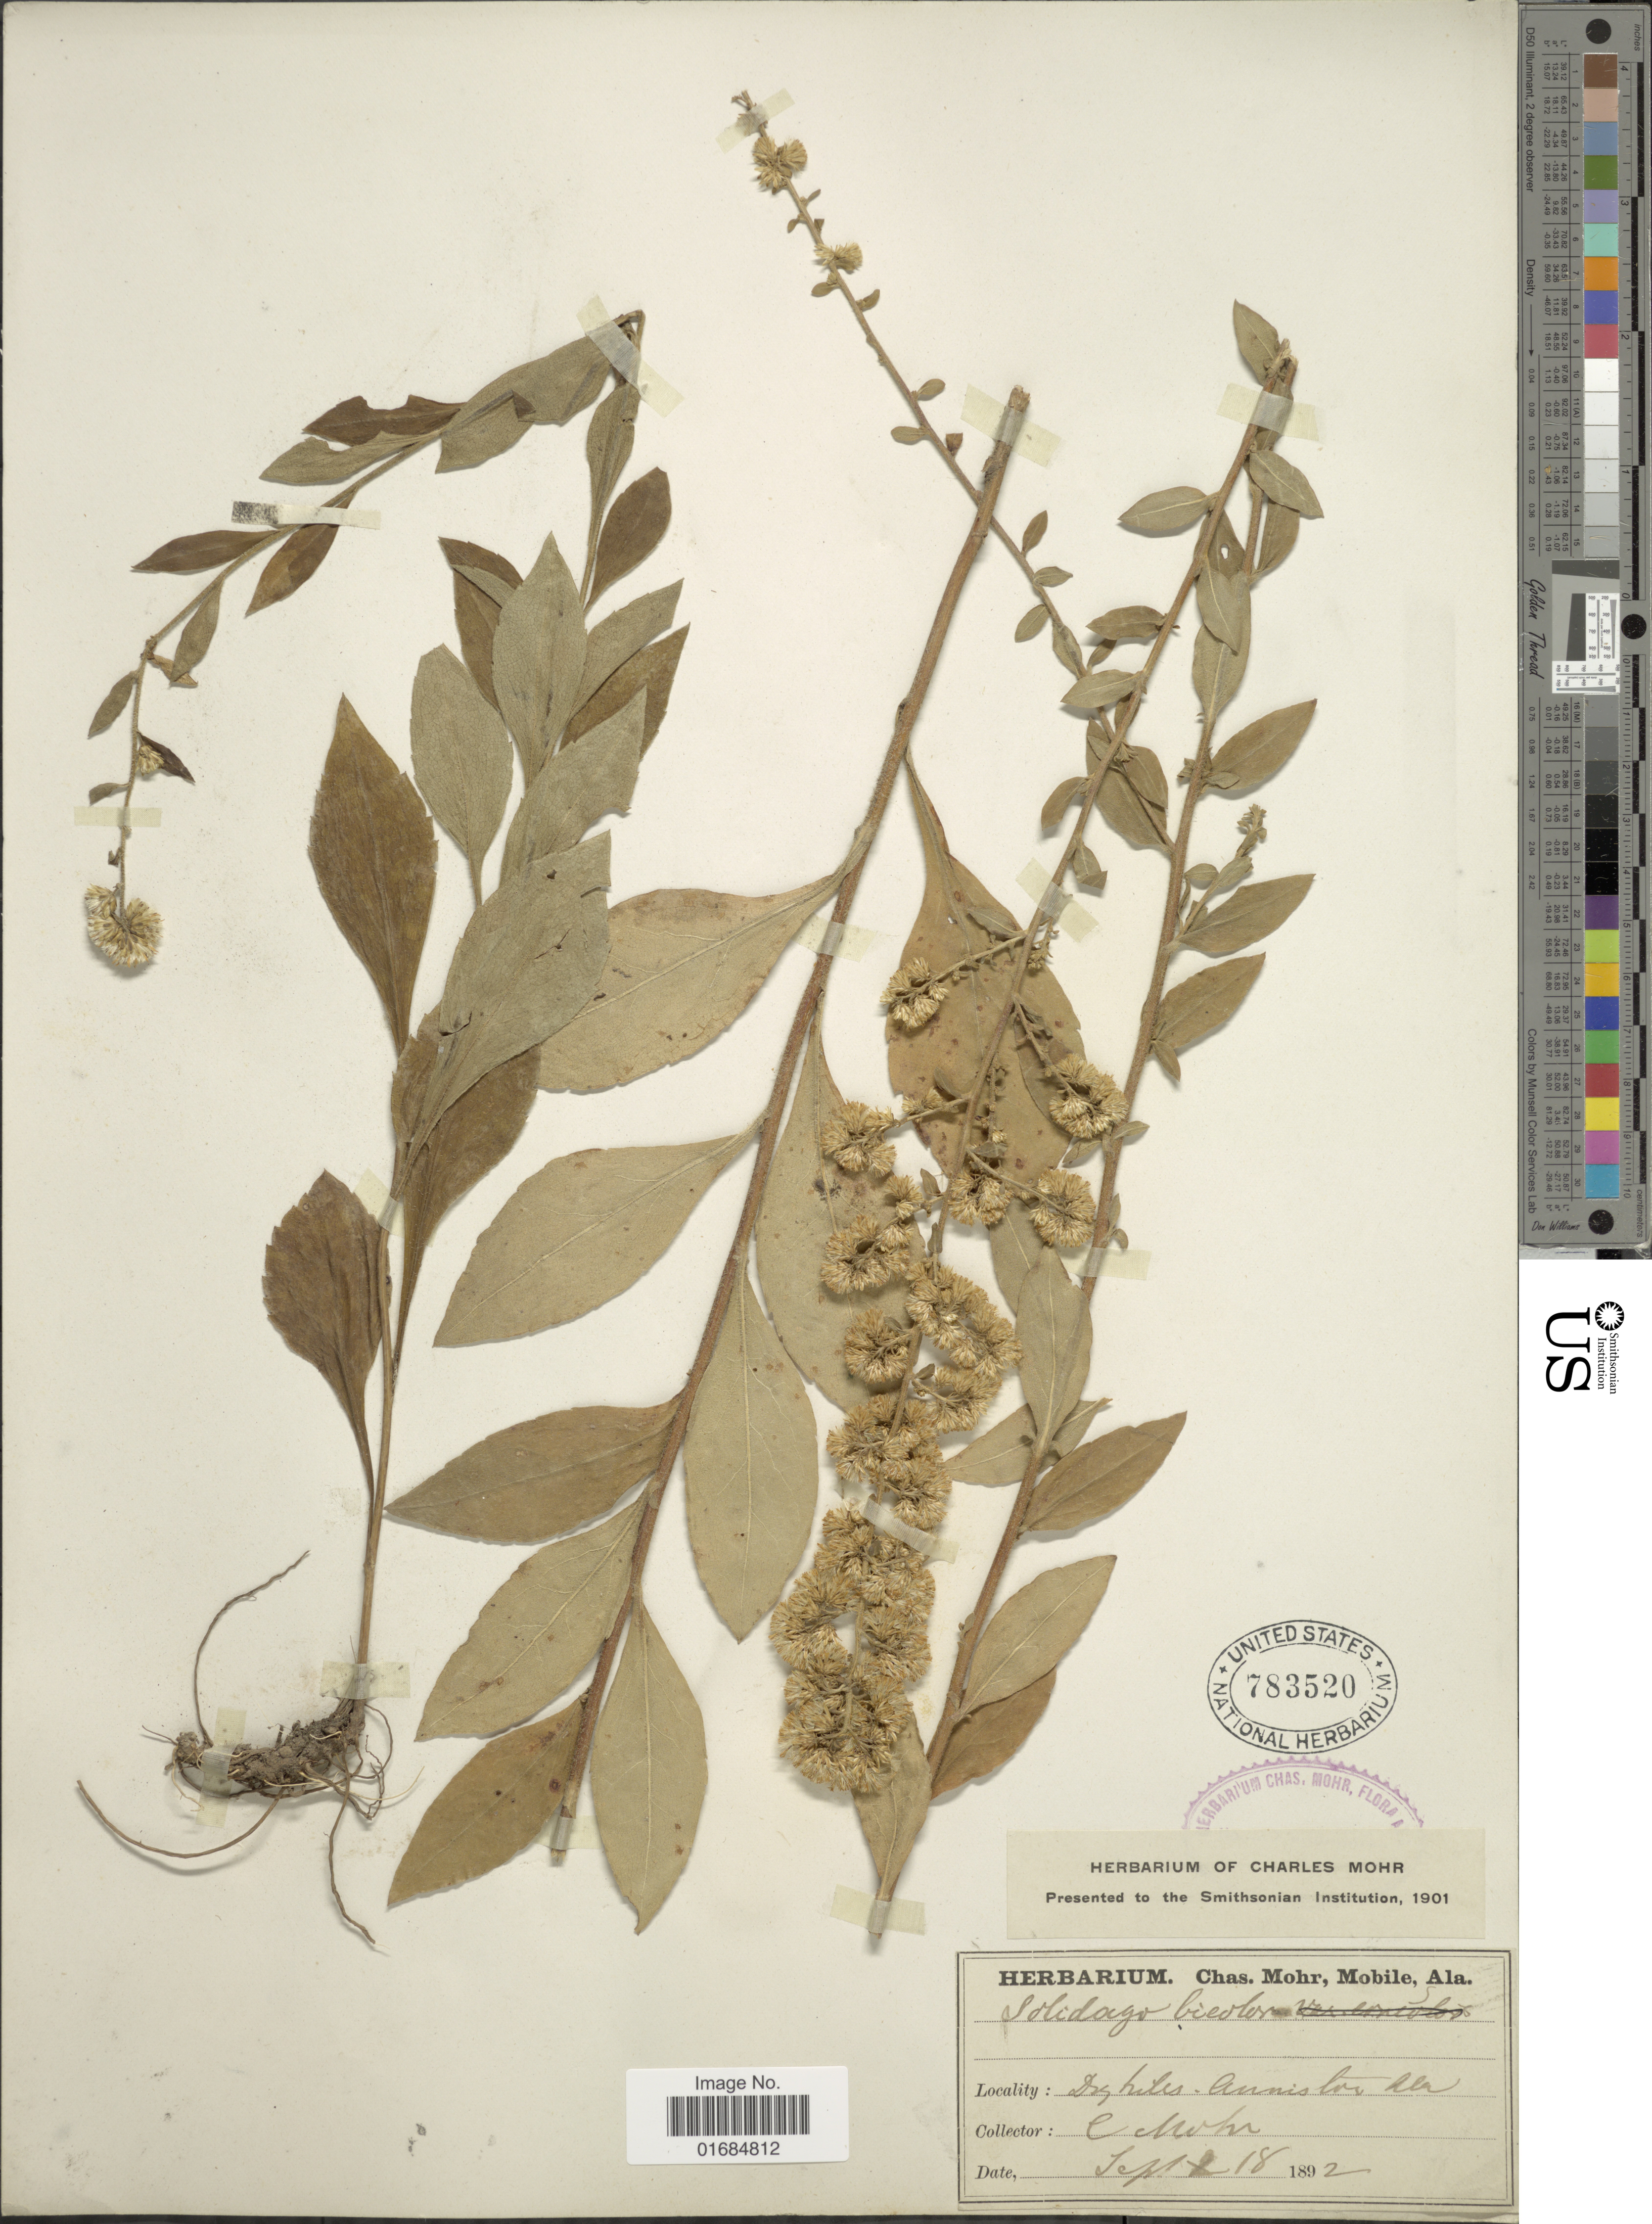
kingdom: Plantae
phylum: Tracheophyta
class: Magnoliopsida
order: Asterales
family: Asteraceae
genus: Solidago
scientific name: Solidago bicolor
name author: L.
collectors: Mohr, C. T. (herbarium)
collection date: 1892-09-18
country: United States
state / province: Alabama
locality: Anniston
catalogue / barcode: US 783520